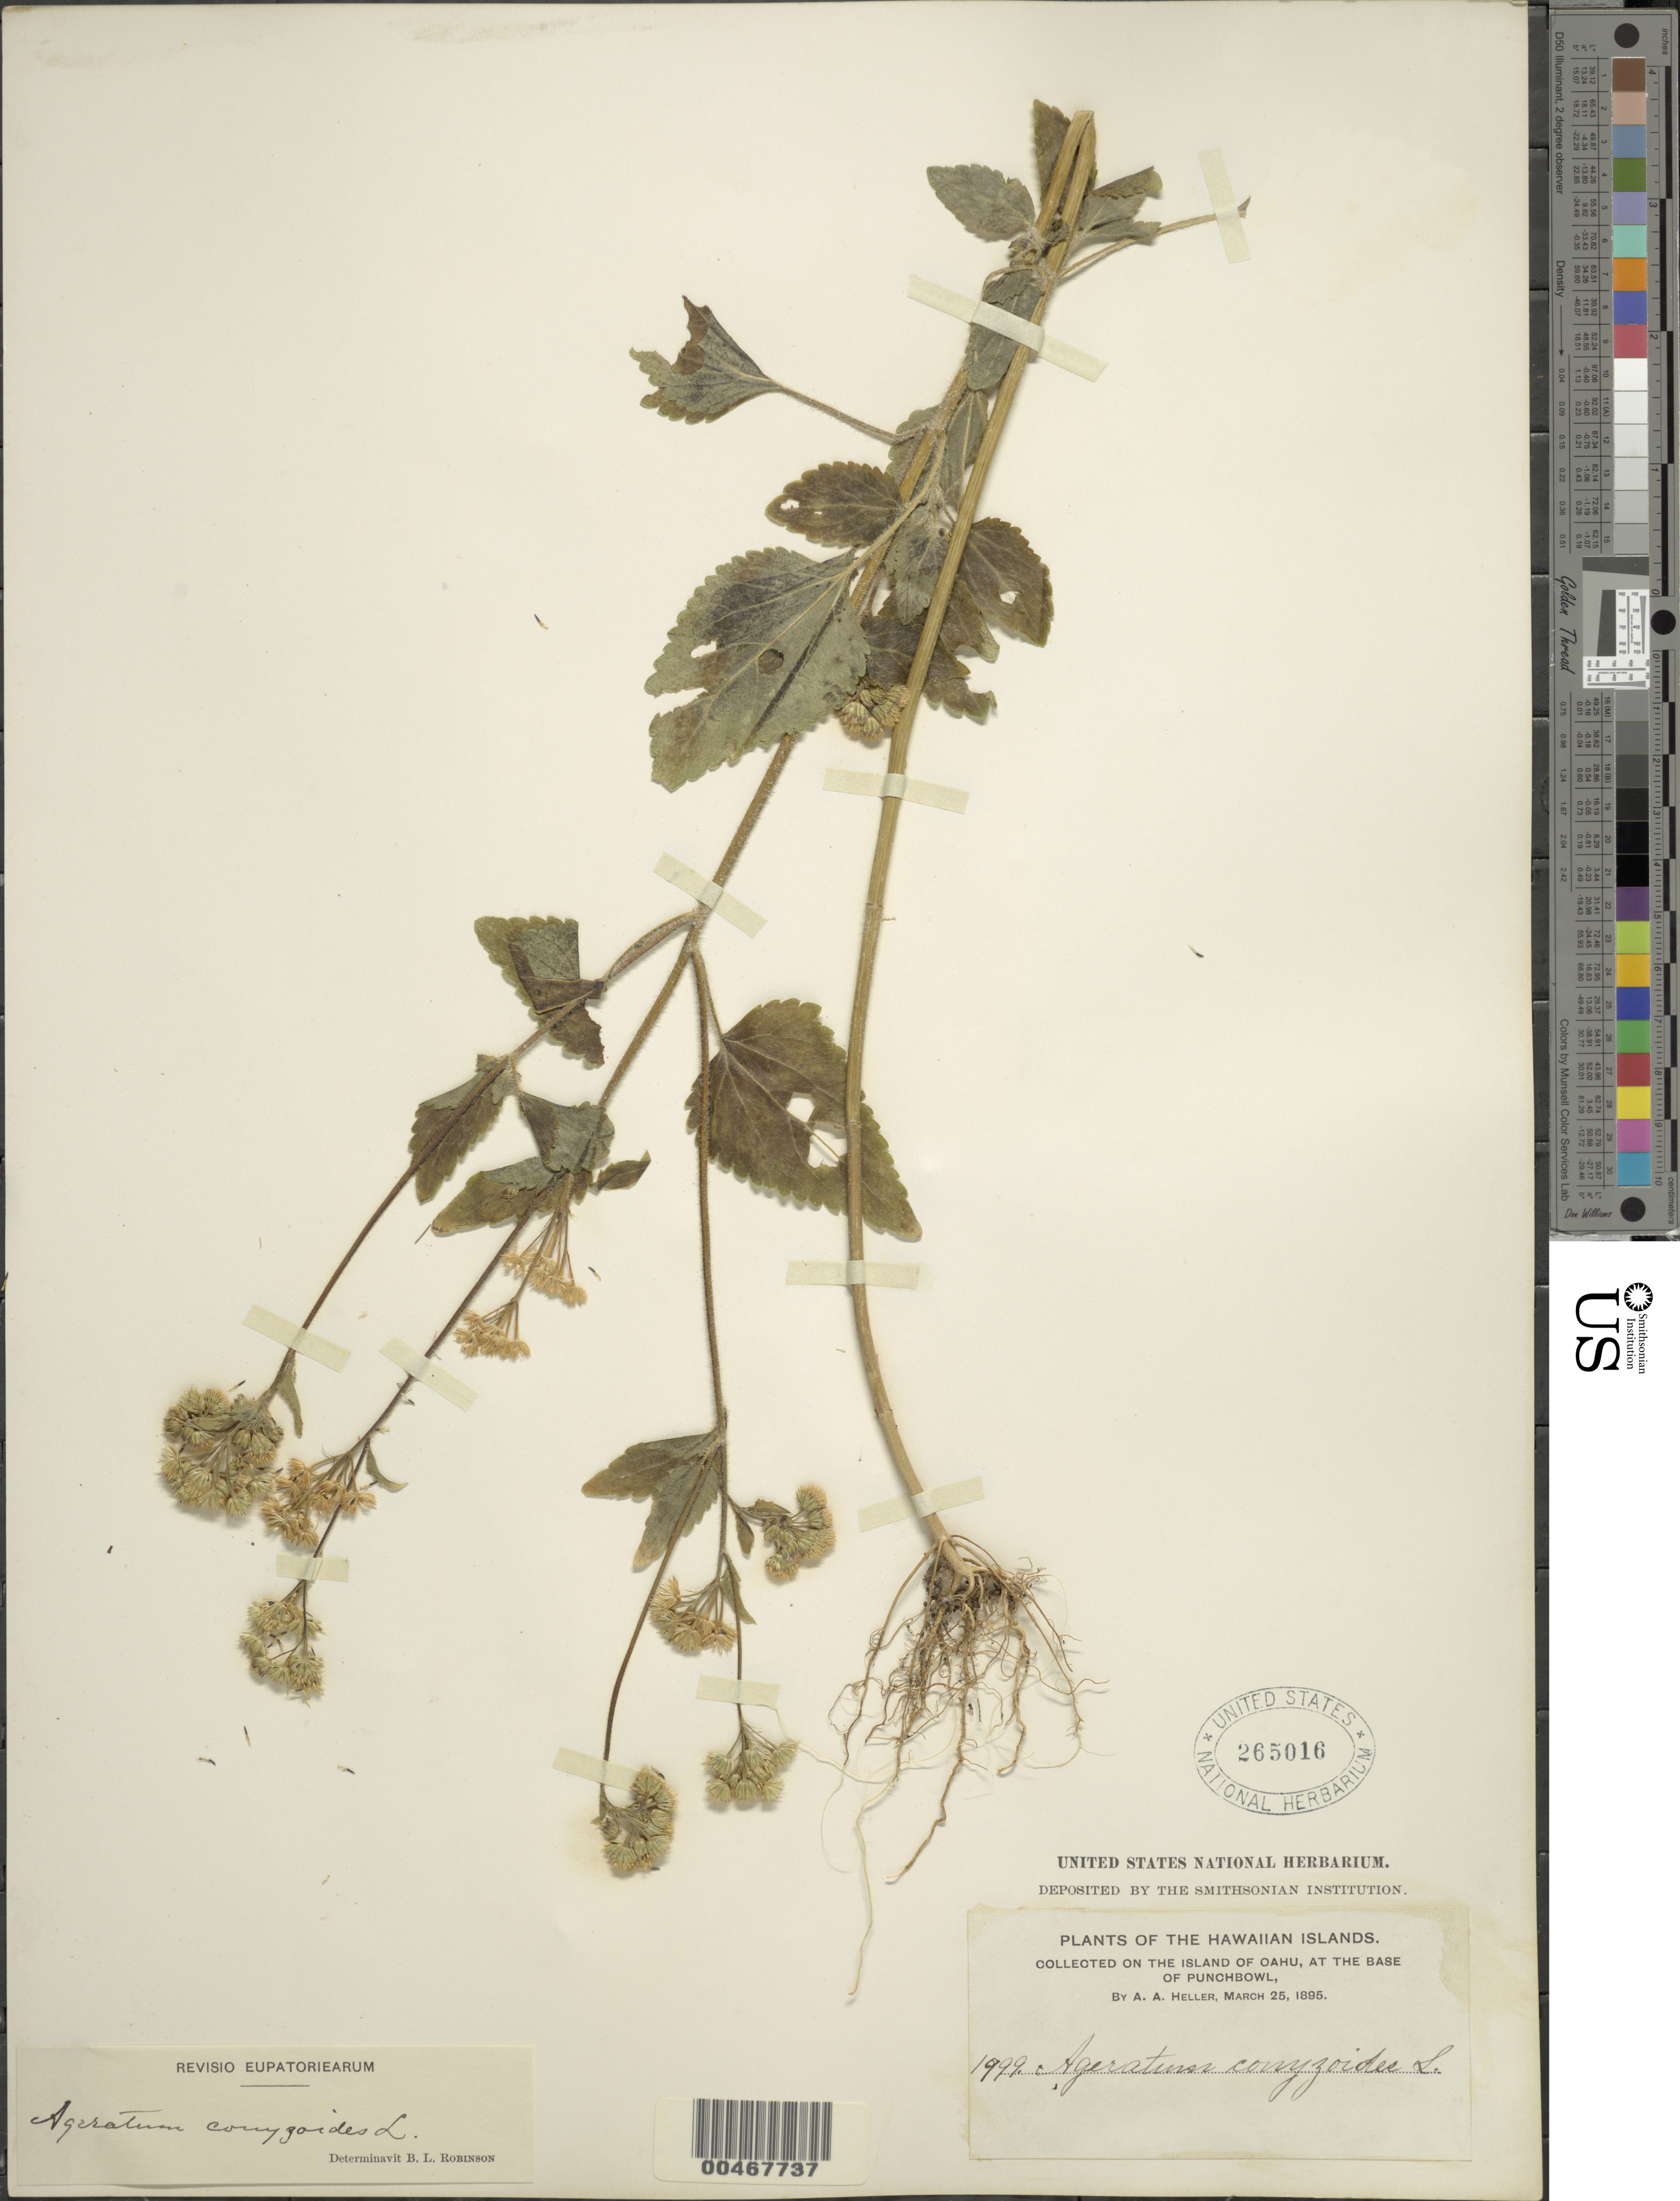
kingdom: Plantae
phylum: Tracheophyta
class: Magnoliopsida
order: Asterales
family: Asteraceae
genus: Ageratum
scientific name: Ageratum conyzoides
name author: L.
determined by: Robinson, B. L.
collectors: A. A. Heller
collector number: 1999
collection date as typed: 25 Mar 1895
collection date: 1895-03-25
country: United States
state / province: Hawaii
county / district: Honolulu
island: Oahu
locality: At the base of Punchbowl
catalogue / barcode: US 265016